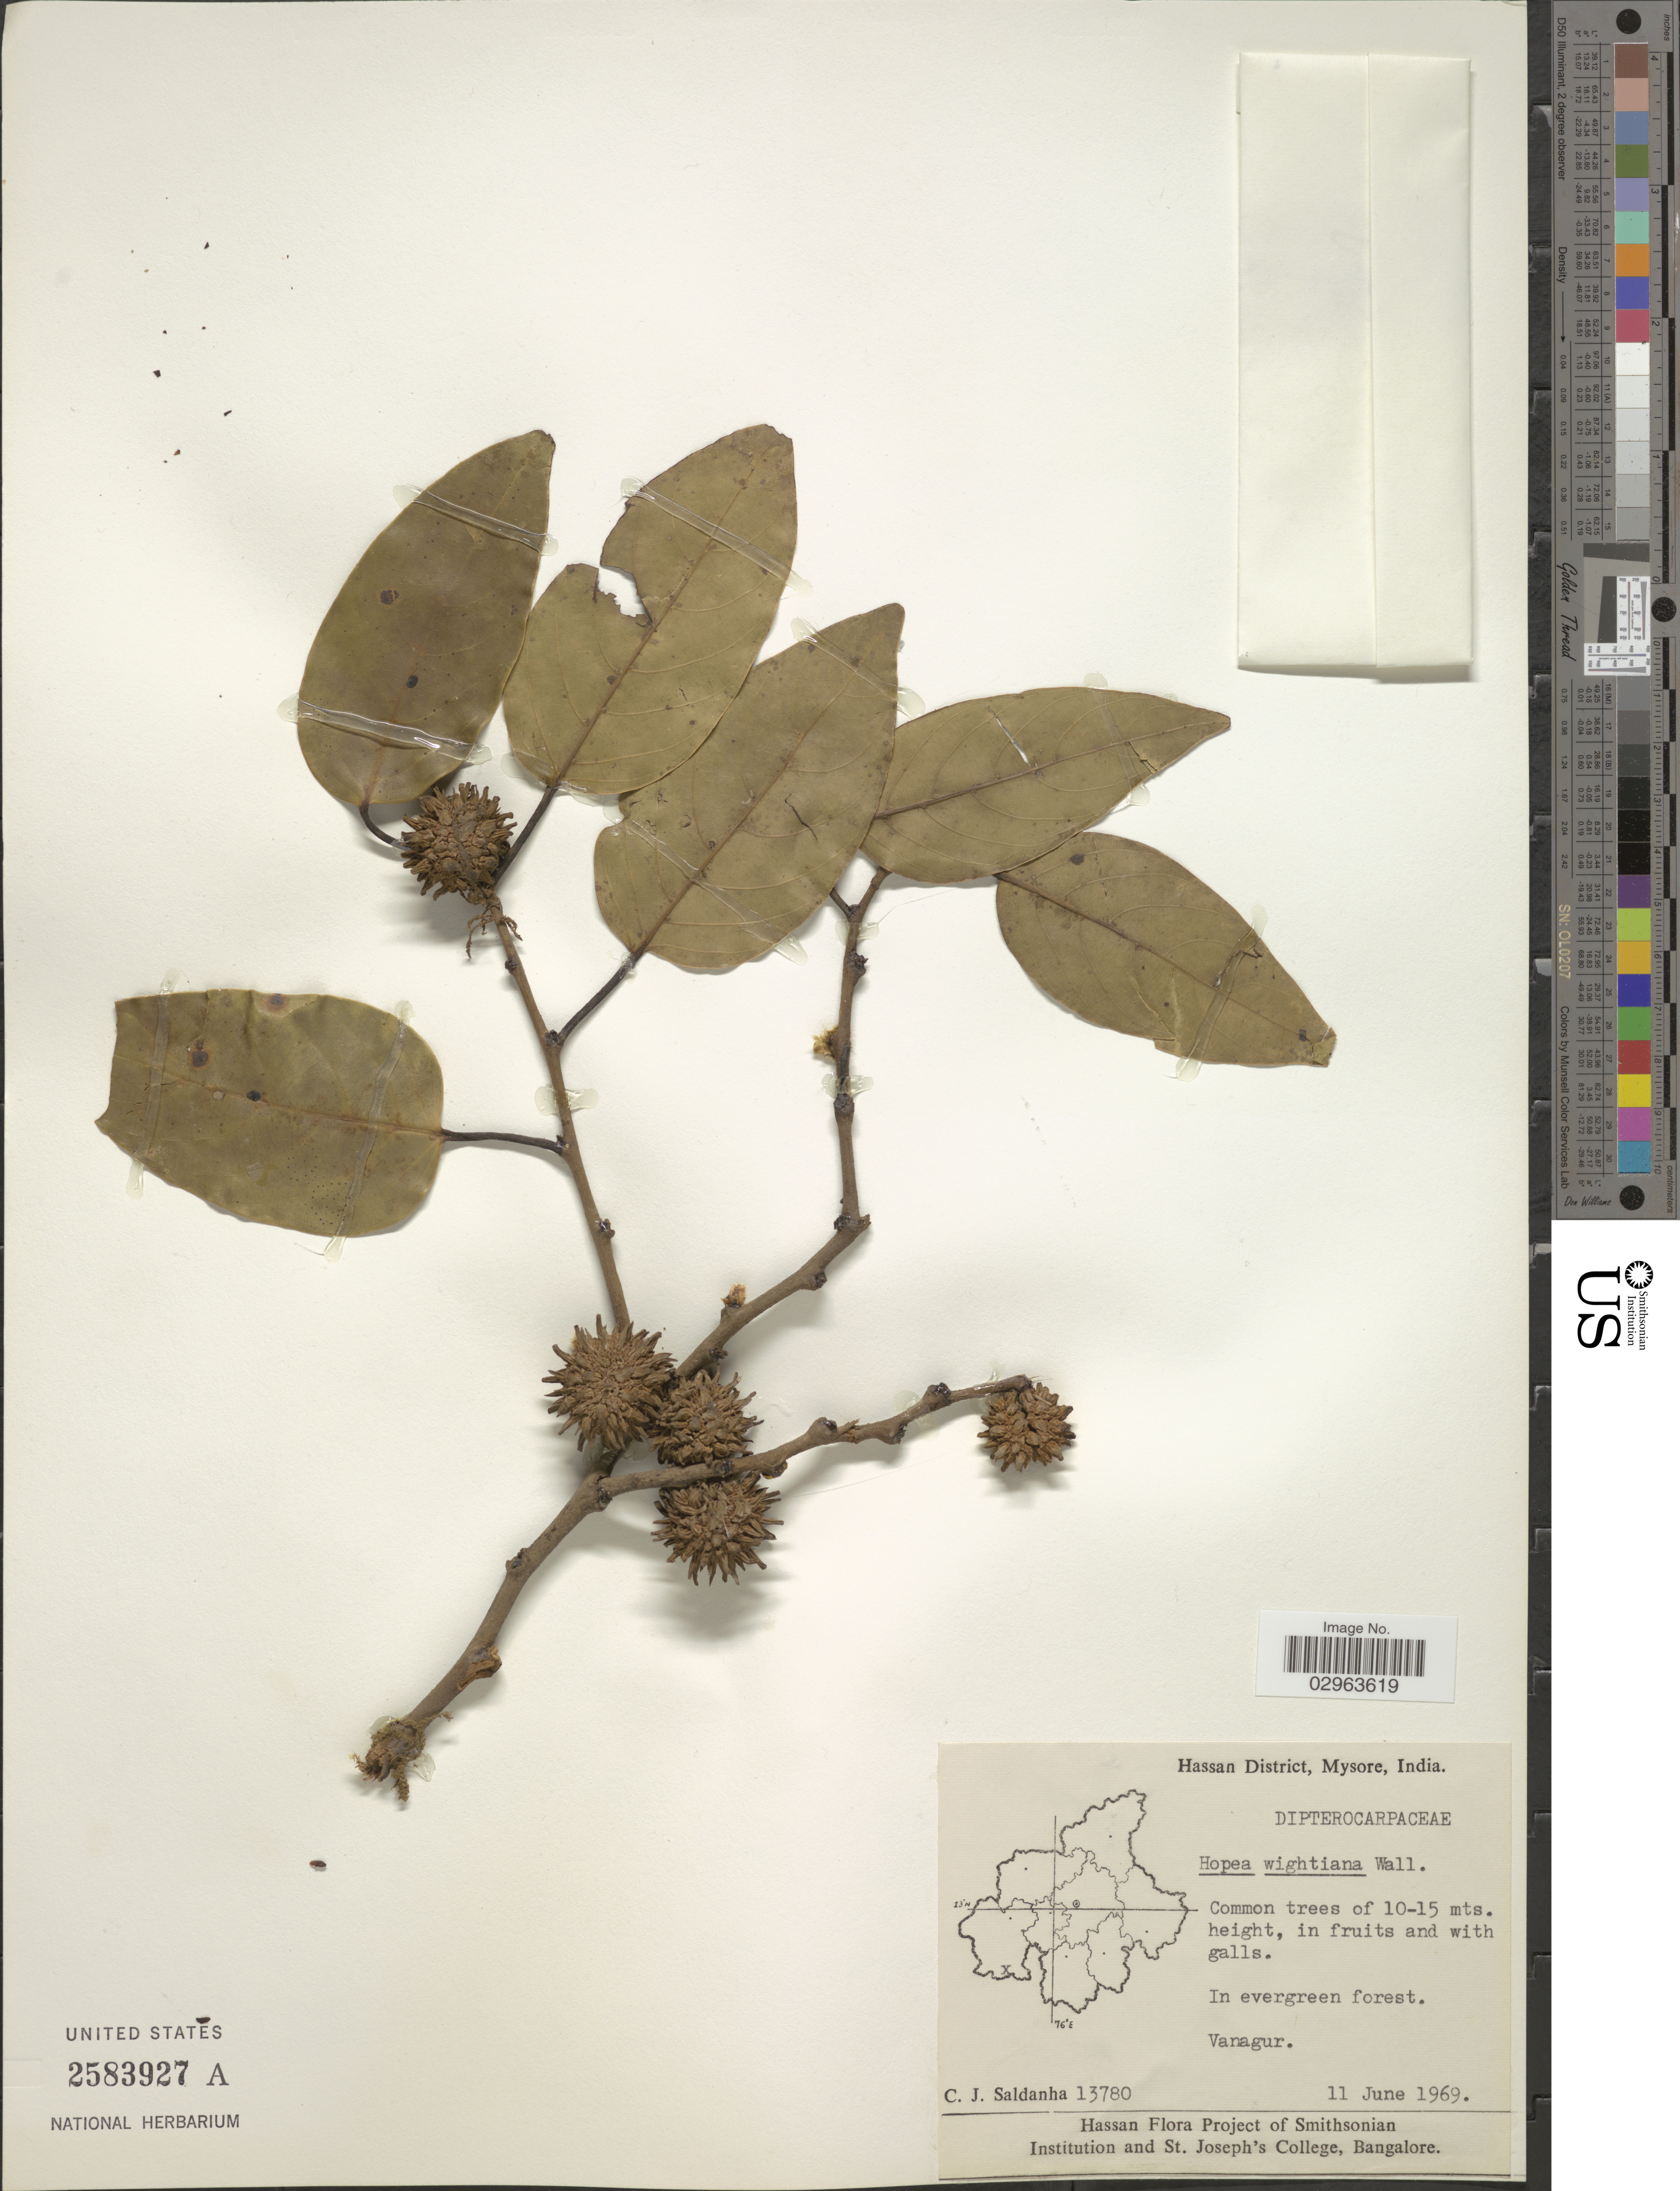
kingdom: Plantae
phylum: Tracheophyta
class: Magnoliopsida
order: Malvales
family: Dipterocarpaceae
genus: Hopea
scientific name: Hopea wightiana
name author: Miq. ex Dyer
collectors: C. J. Saldanha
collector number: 13780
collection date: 1969-06-11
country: India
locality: Hassan District, Mysore. Vanagur.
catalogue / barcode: US 2583927A